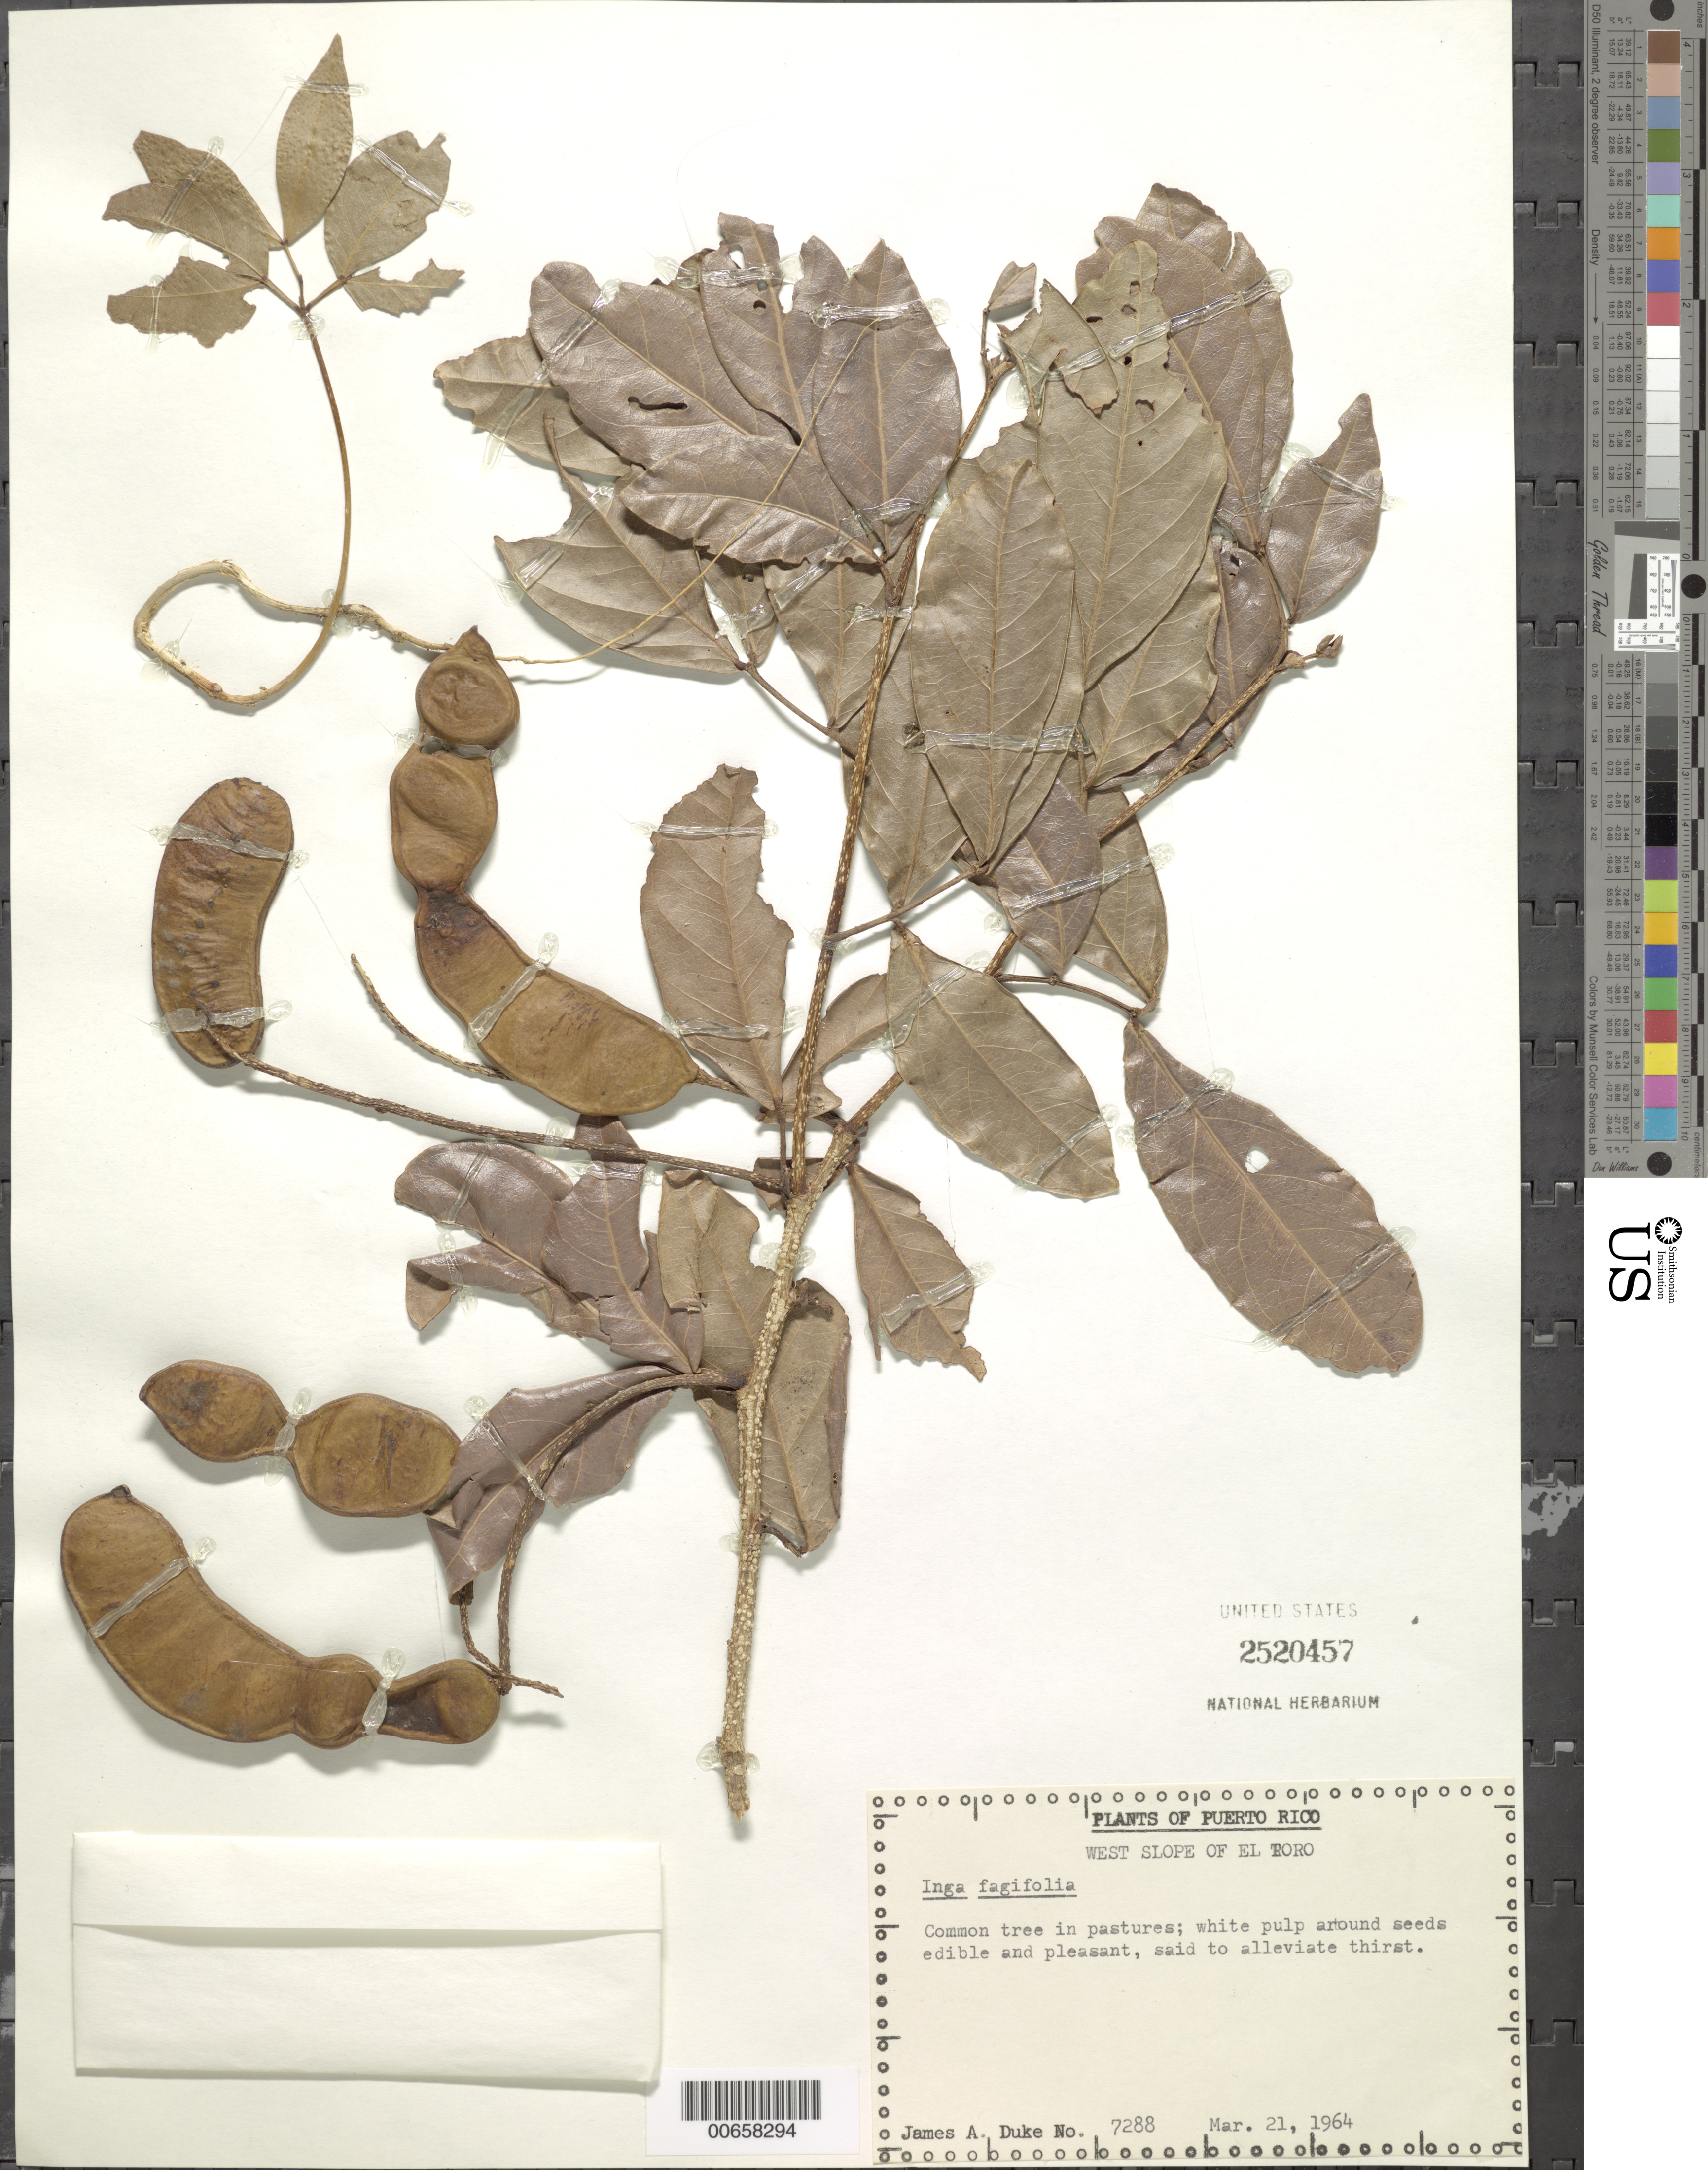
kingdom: Plantae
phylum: Tracheophyta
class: Magnoliopsida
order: Fabales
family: Fabaceae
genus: Inga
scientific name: Inga laurina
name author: (Sw.) Willd.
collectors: J. A. Duke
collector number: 7288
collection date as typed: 21 Mar 1964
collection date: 1964-03-21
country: Puerto Rico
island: Greater Antilles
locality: El Toro, W slope of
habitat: Pastures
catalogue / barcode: US 2520457